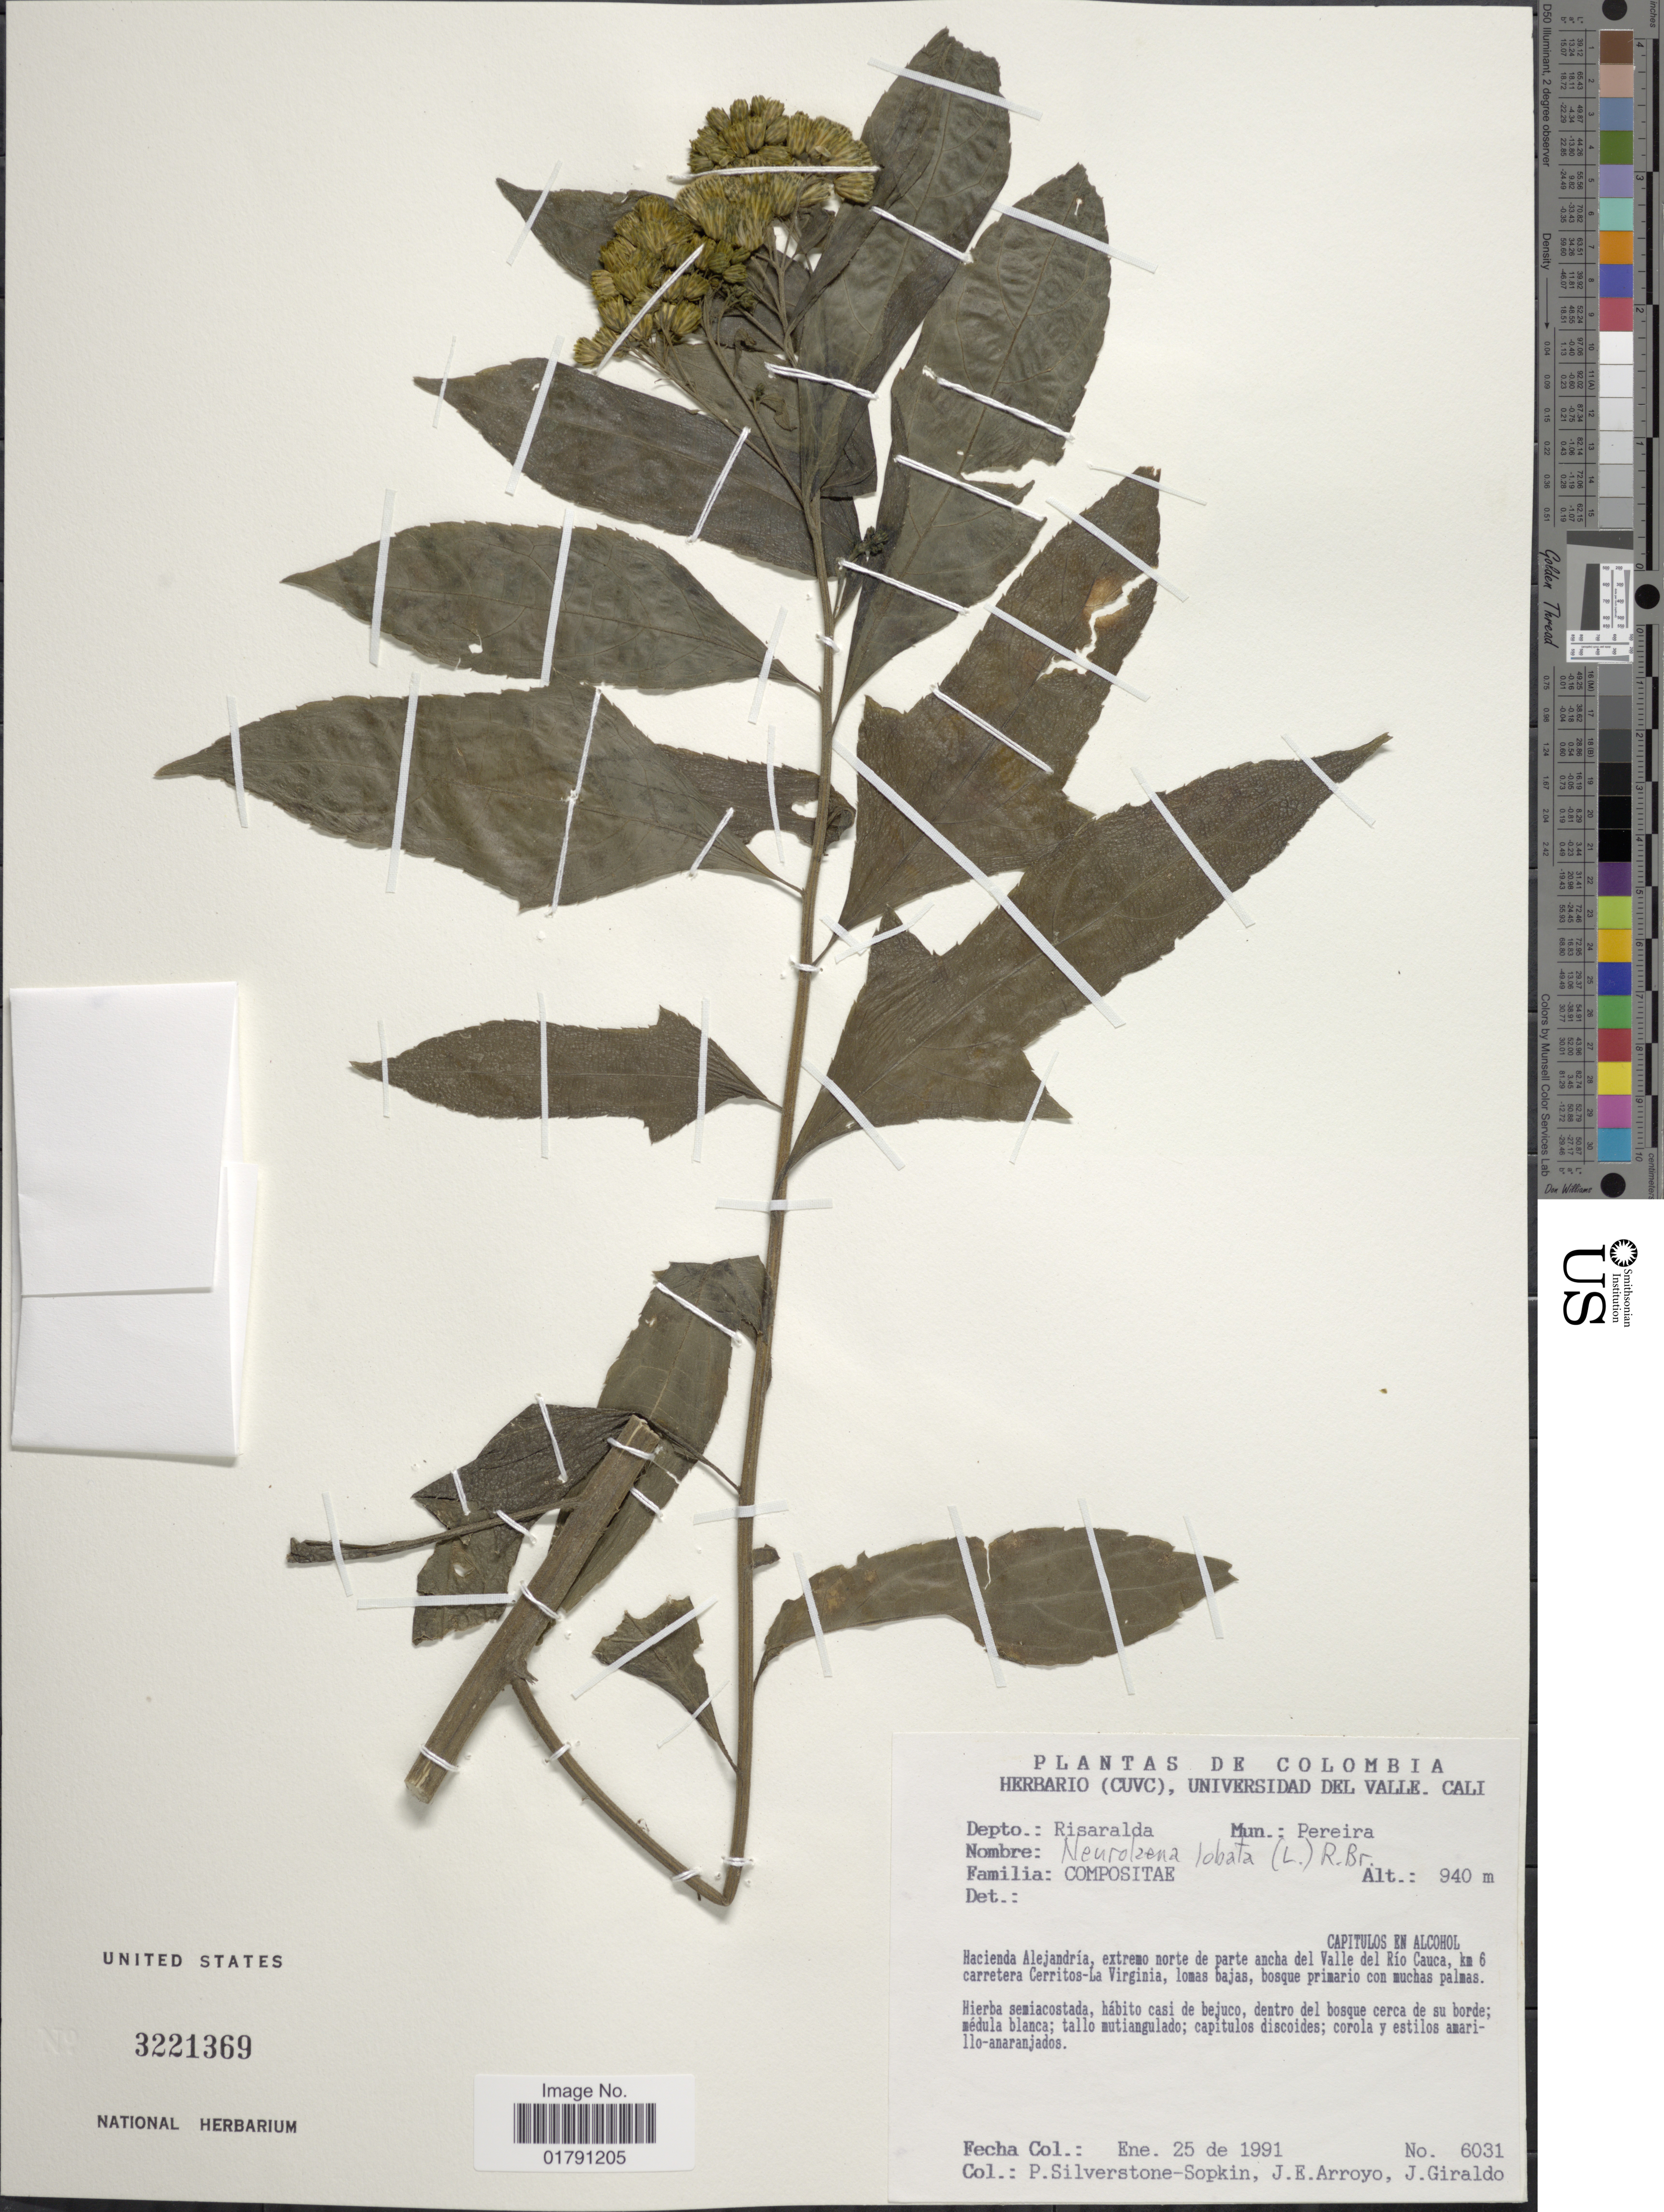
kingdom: Plantae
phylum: Tracheophyta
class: Magnoliopsida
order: Asterales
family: Asteraceae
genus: Neurolaena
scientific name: Neurolaena lobata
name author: (L.) R. Br. ex Cass.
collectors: P. A. Silverstone-Sopkin, J. Arroyo & J. Giraldo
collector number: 6031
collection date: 1991-01-25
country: Colombia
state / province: Risaralda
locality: Mun. Pereira, Hacienda Alejandria, extremo norte de parte ancha del Valle del Rio Cauca, km 6 carretera Cerritos-La Virginia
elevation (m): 940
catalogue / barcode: US 3221369